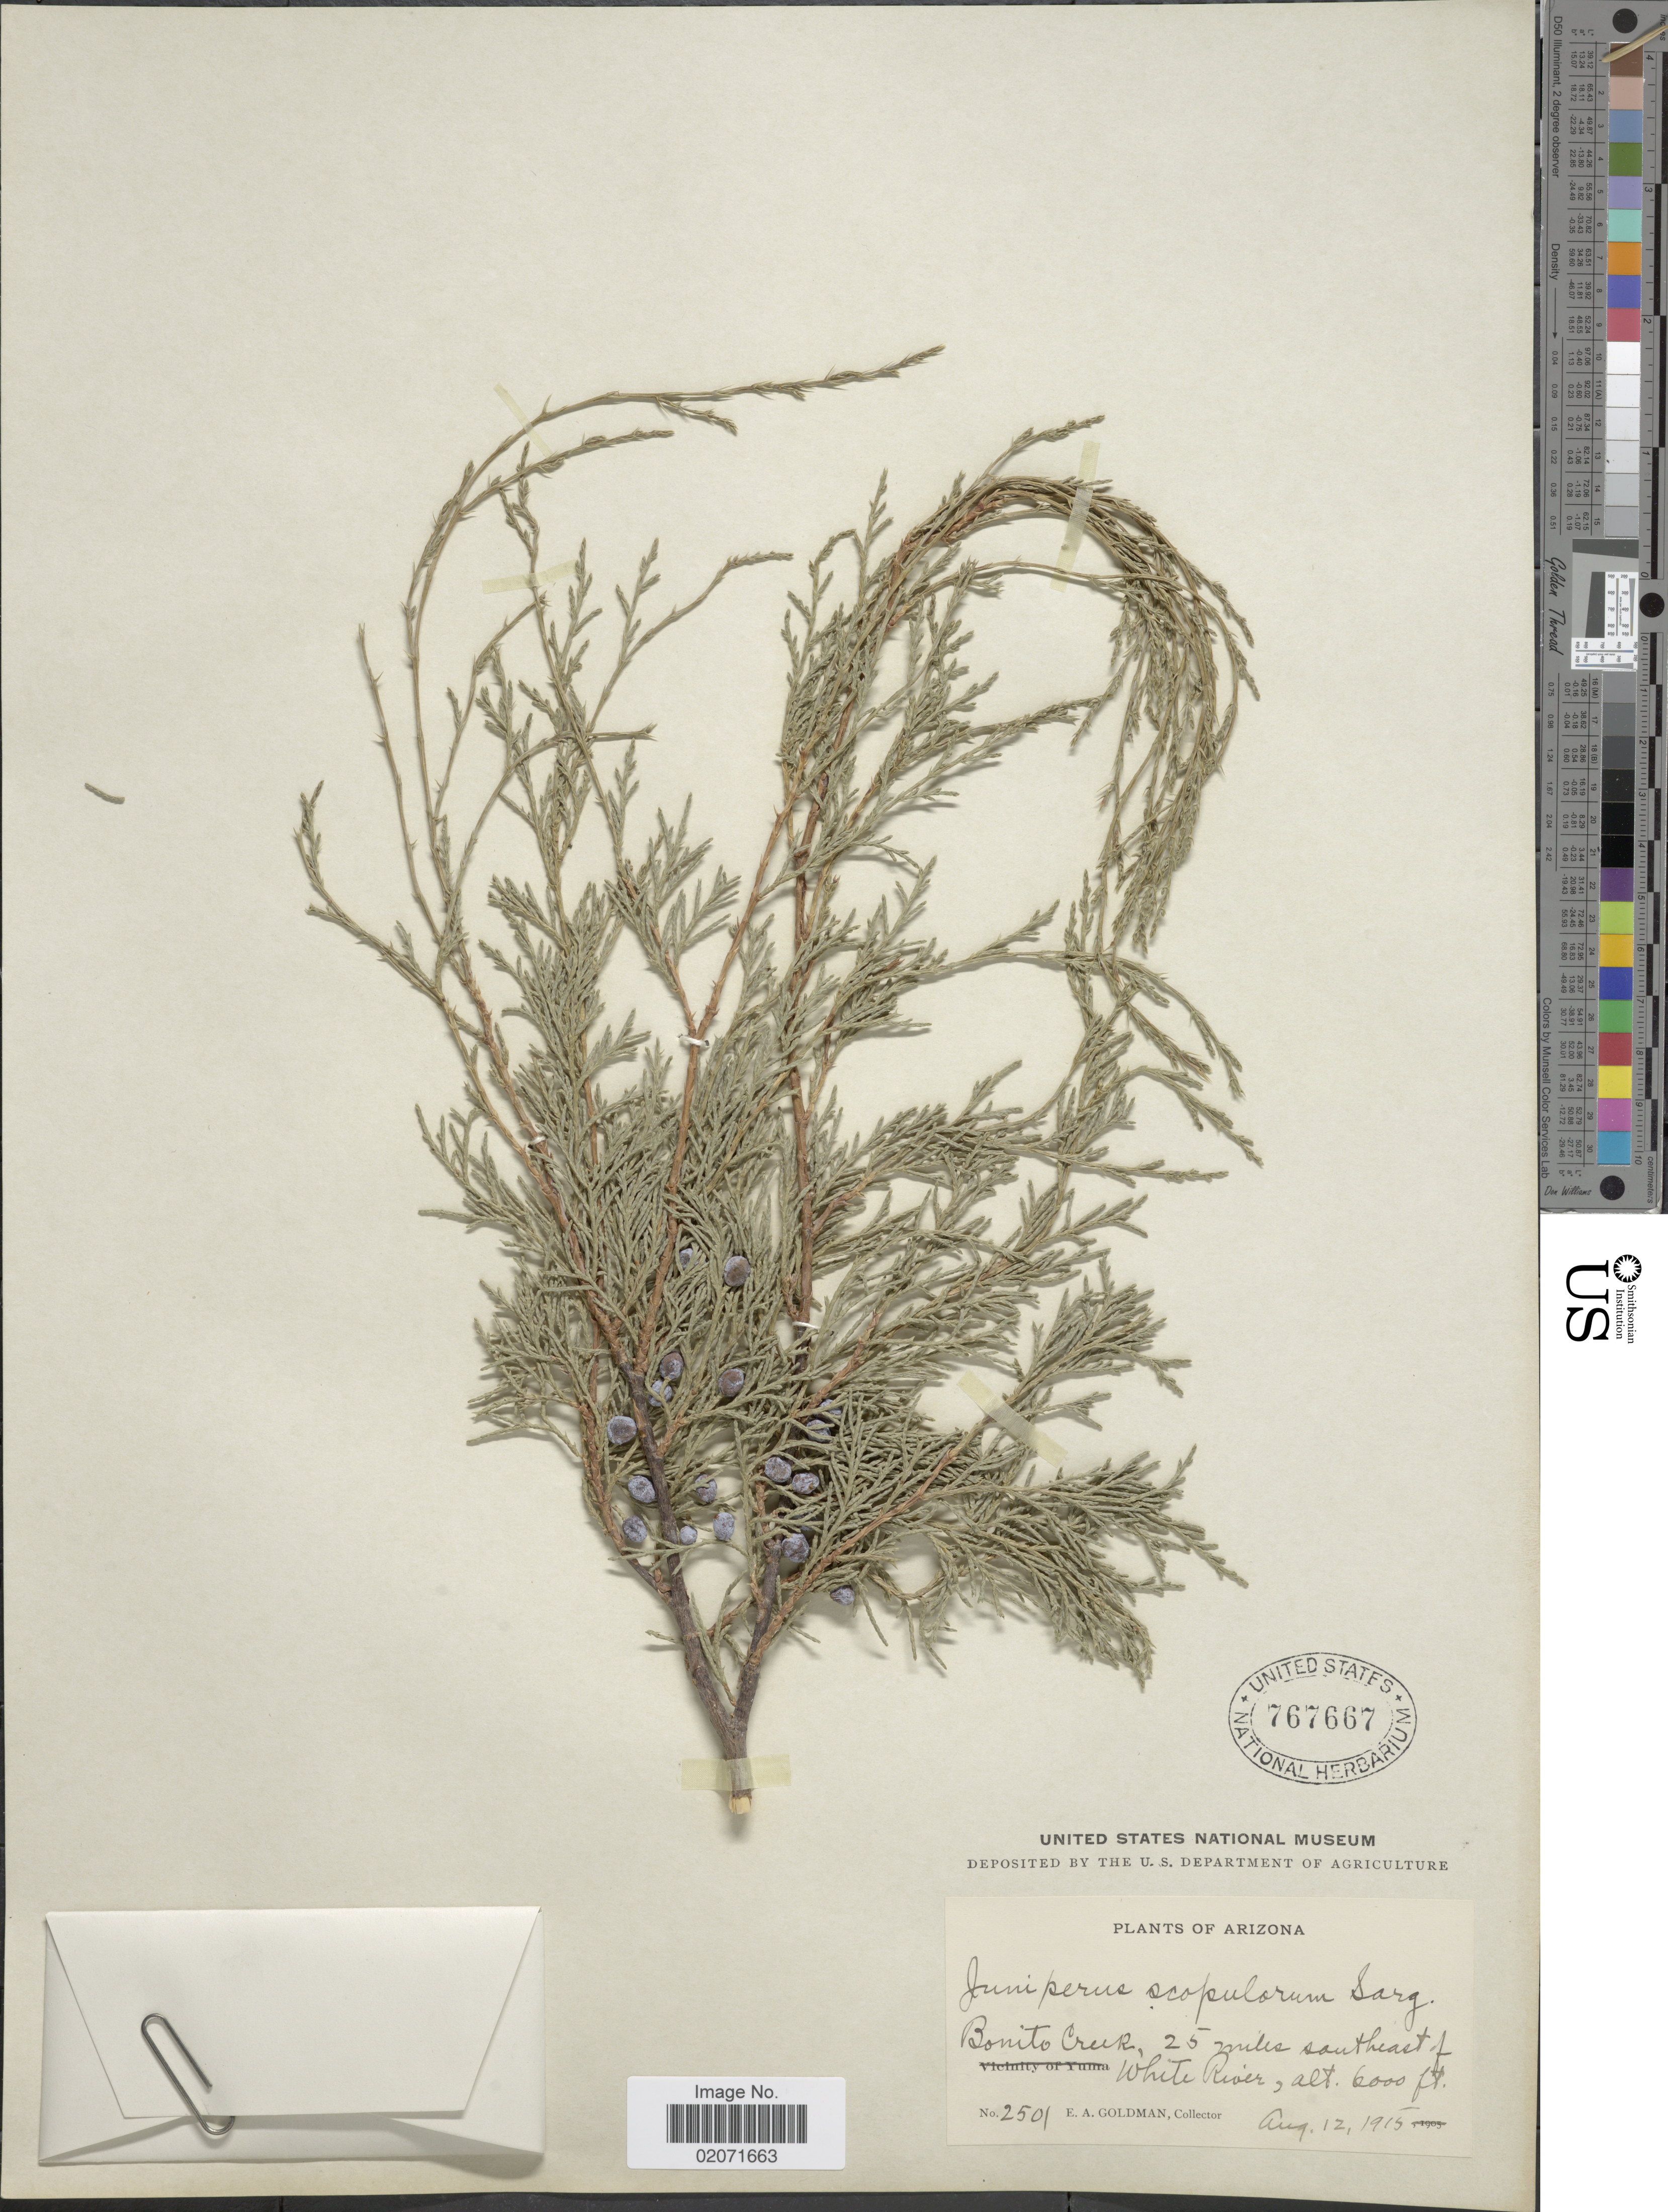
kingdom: Plantae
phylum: Tracheophyta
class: Pinopsida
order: Pinales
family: Cupressaceae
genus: Juniperus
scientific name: Juniperus scopulorum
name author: Sarg.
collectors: E. A. Goldman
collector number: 2501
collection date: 1915-08-12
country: United States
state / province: Arizona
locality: Bonito Creek, 25 miles southeast of White River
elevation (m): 1829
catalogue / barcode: US 767667